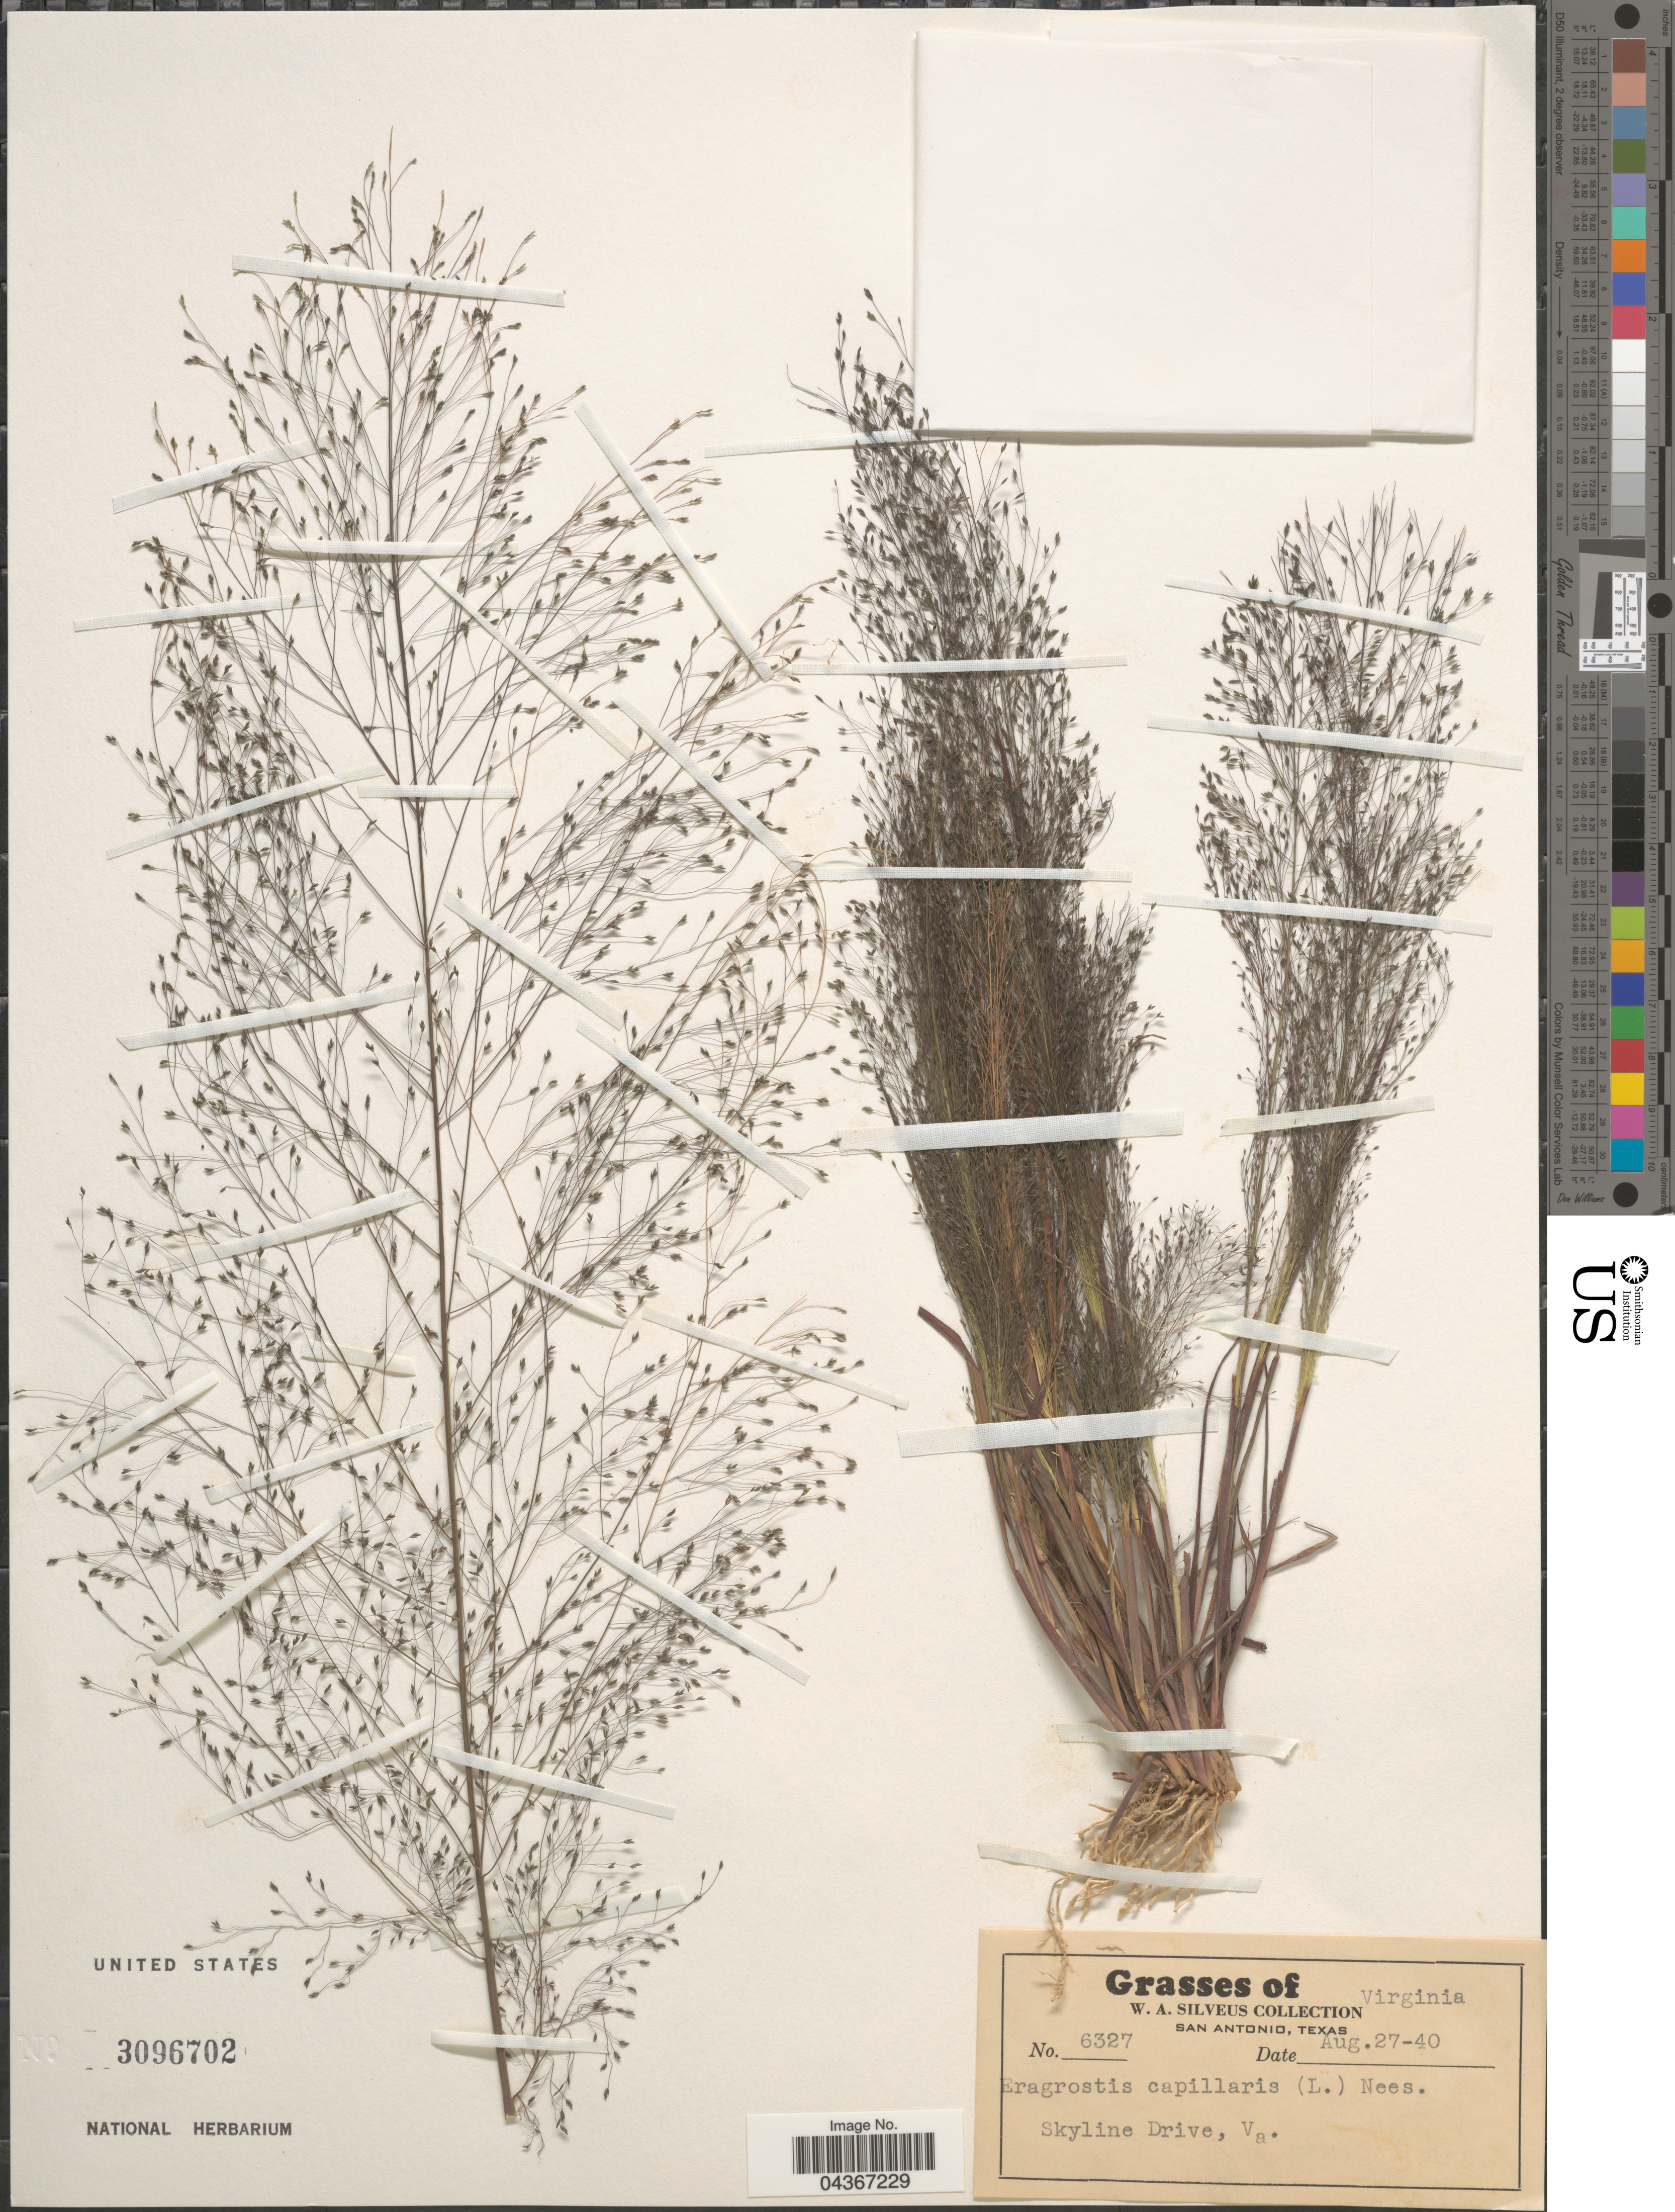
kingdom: Plantae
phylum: Tracheophyta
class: Liliopsida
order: Poales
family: Poaceae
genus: Eragrostis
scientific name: Eragrostis capillaris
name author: (L.) Nees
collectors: W. Silveus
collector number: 6327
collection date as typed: Transcribed d/m/y: 27/8/40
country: United States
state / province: Virginia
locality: Skyline Drive.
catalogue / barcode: US 3096702